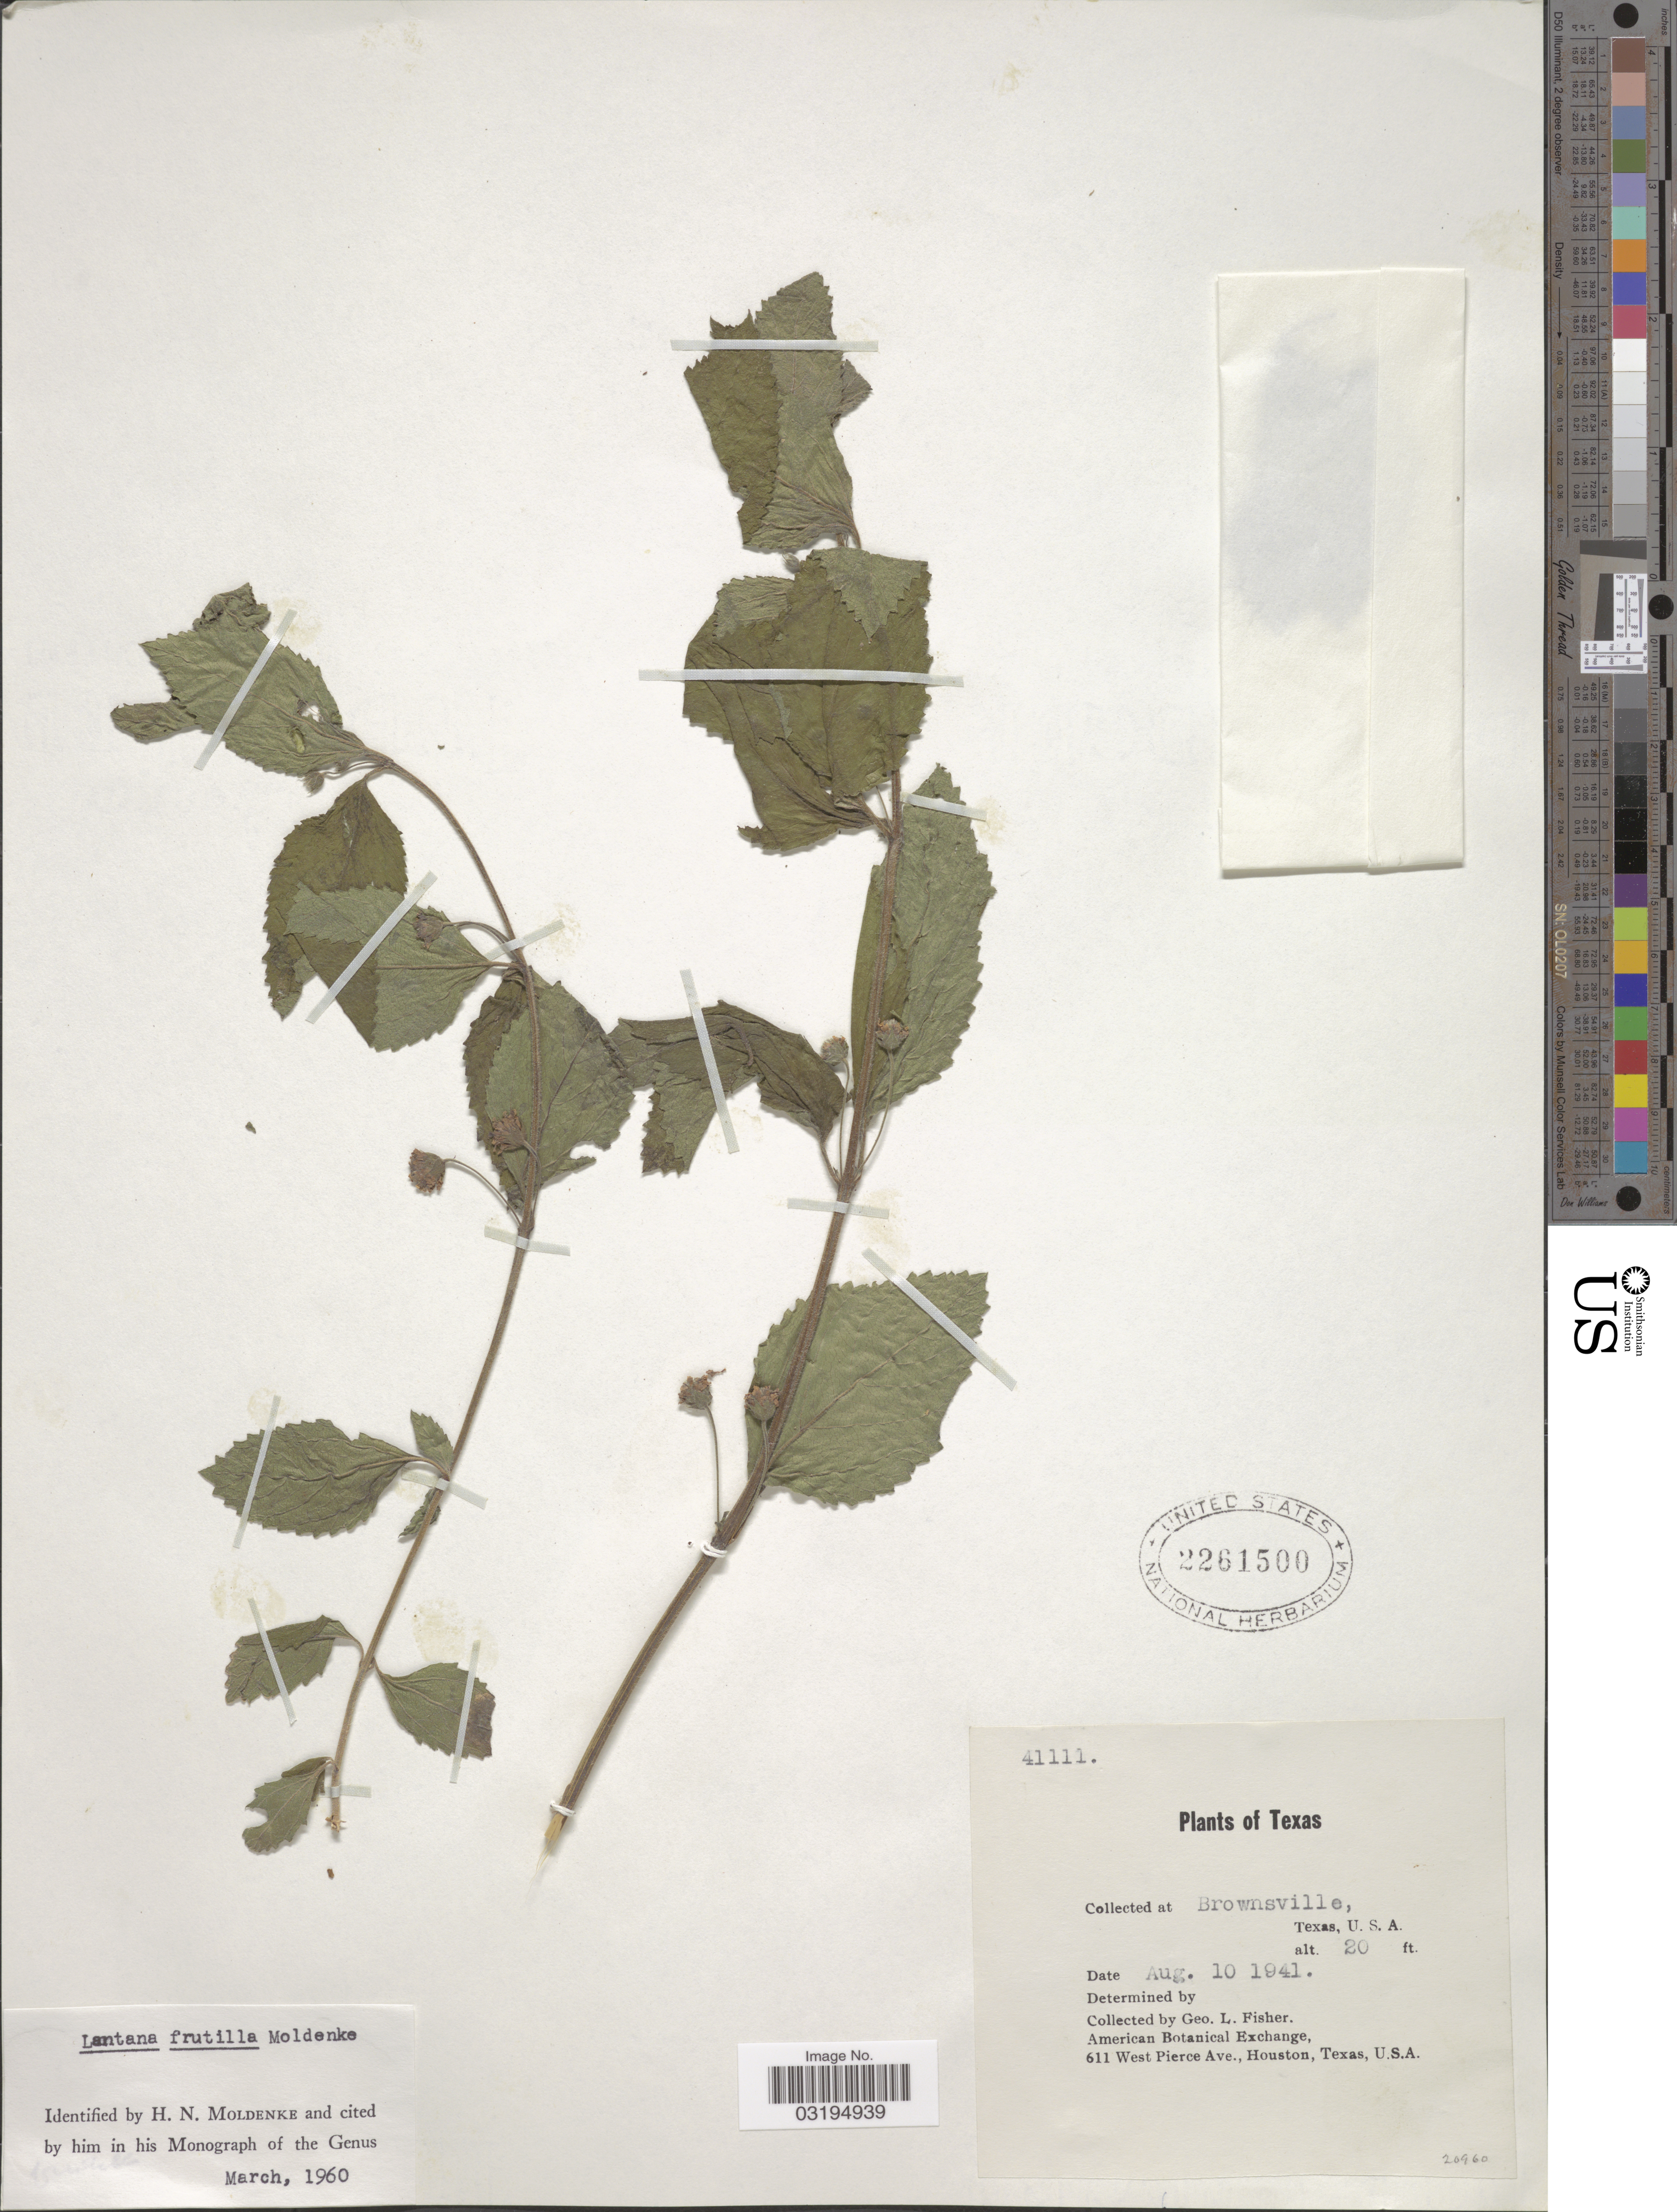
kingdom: Plantae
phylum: Tracheophyta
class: Magnoliopsida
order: Lamiales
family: Verbenaceae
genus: Lantana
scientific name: Lantana frutilla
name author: Moldenke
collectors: G. L. Fisher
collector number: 41111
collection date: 1941-08-10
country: United States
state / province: Texas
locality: Brownsville.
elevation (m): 6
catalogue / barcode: US 2261500